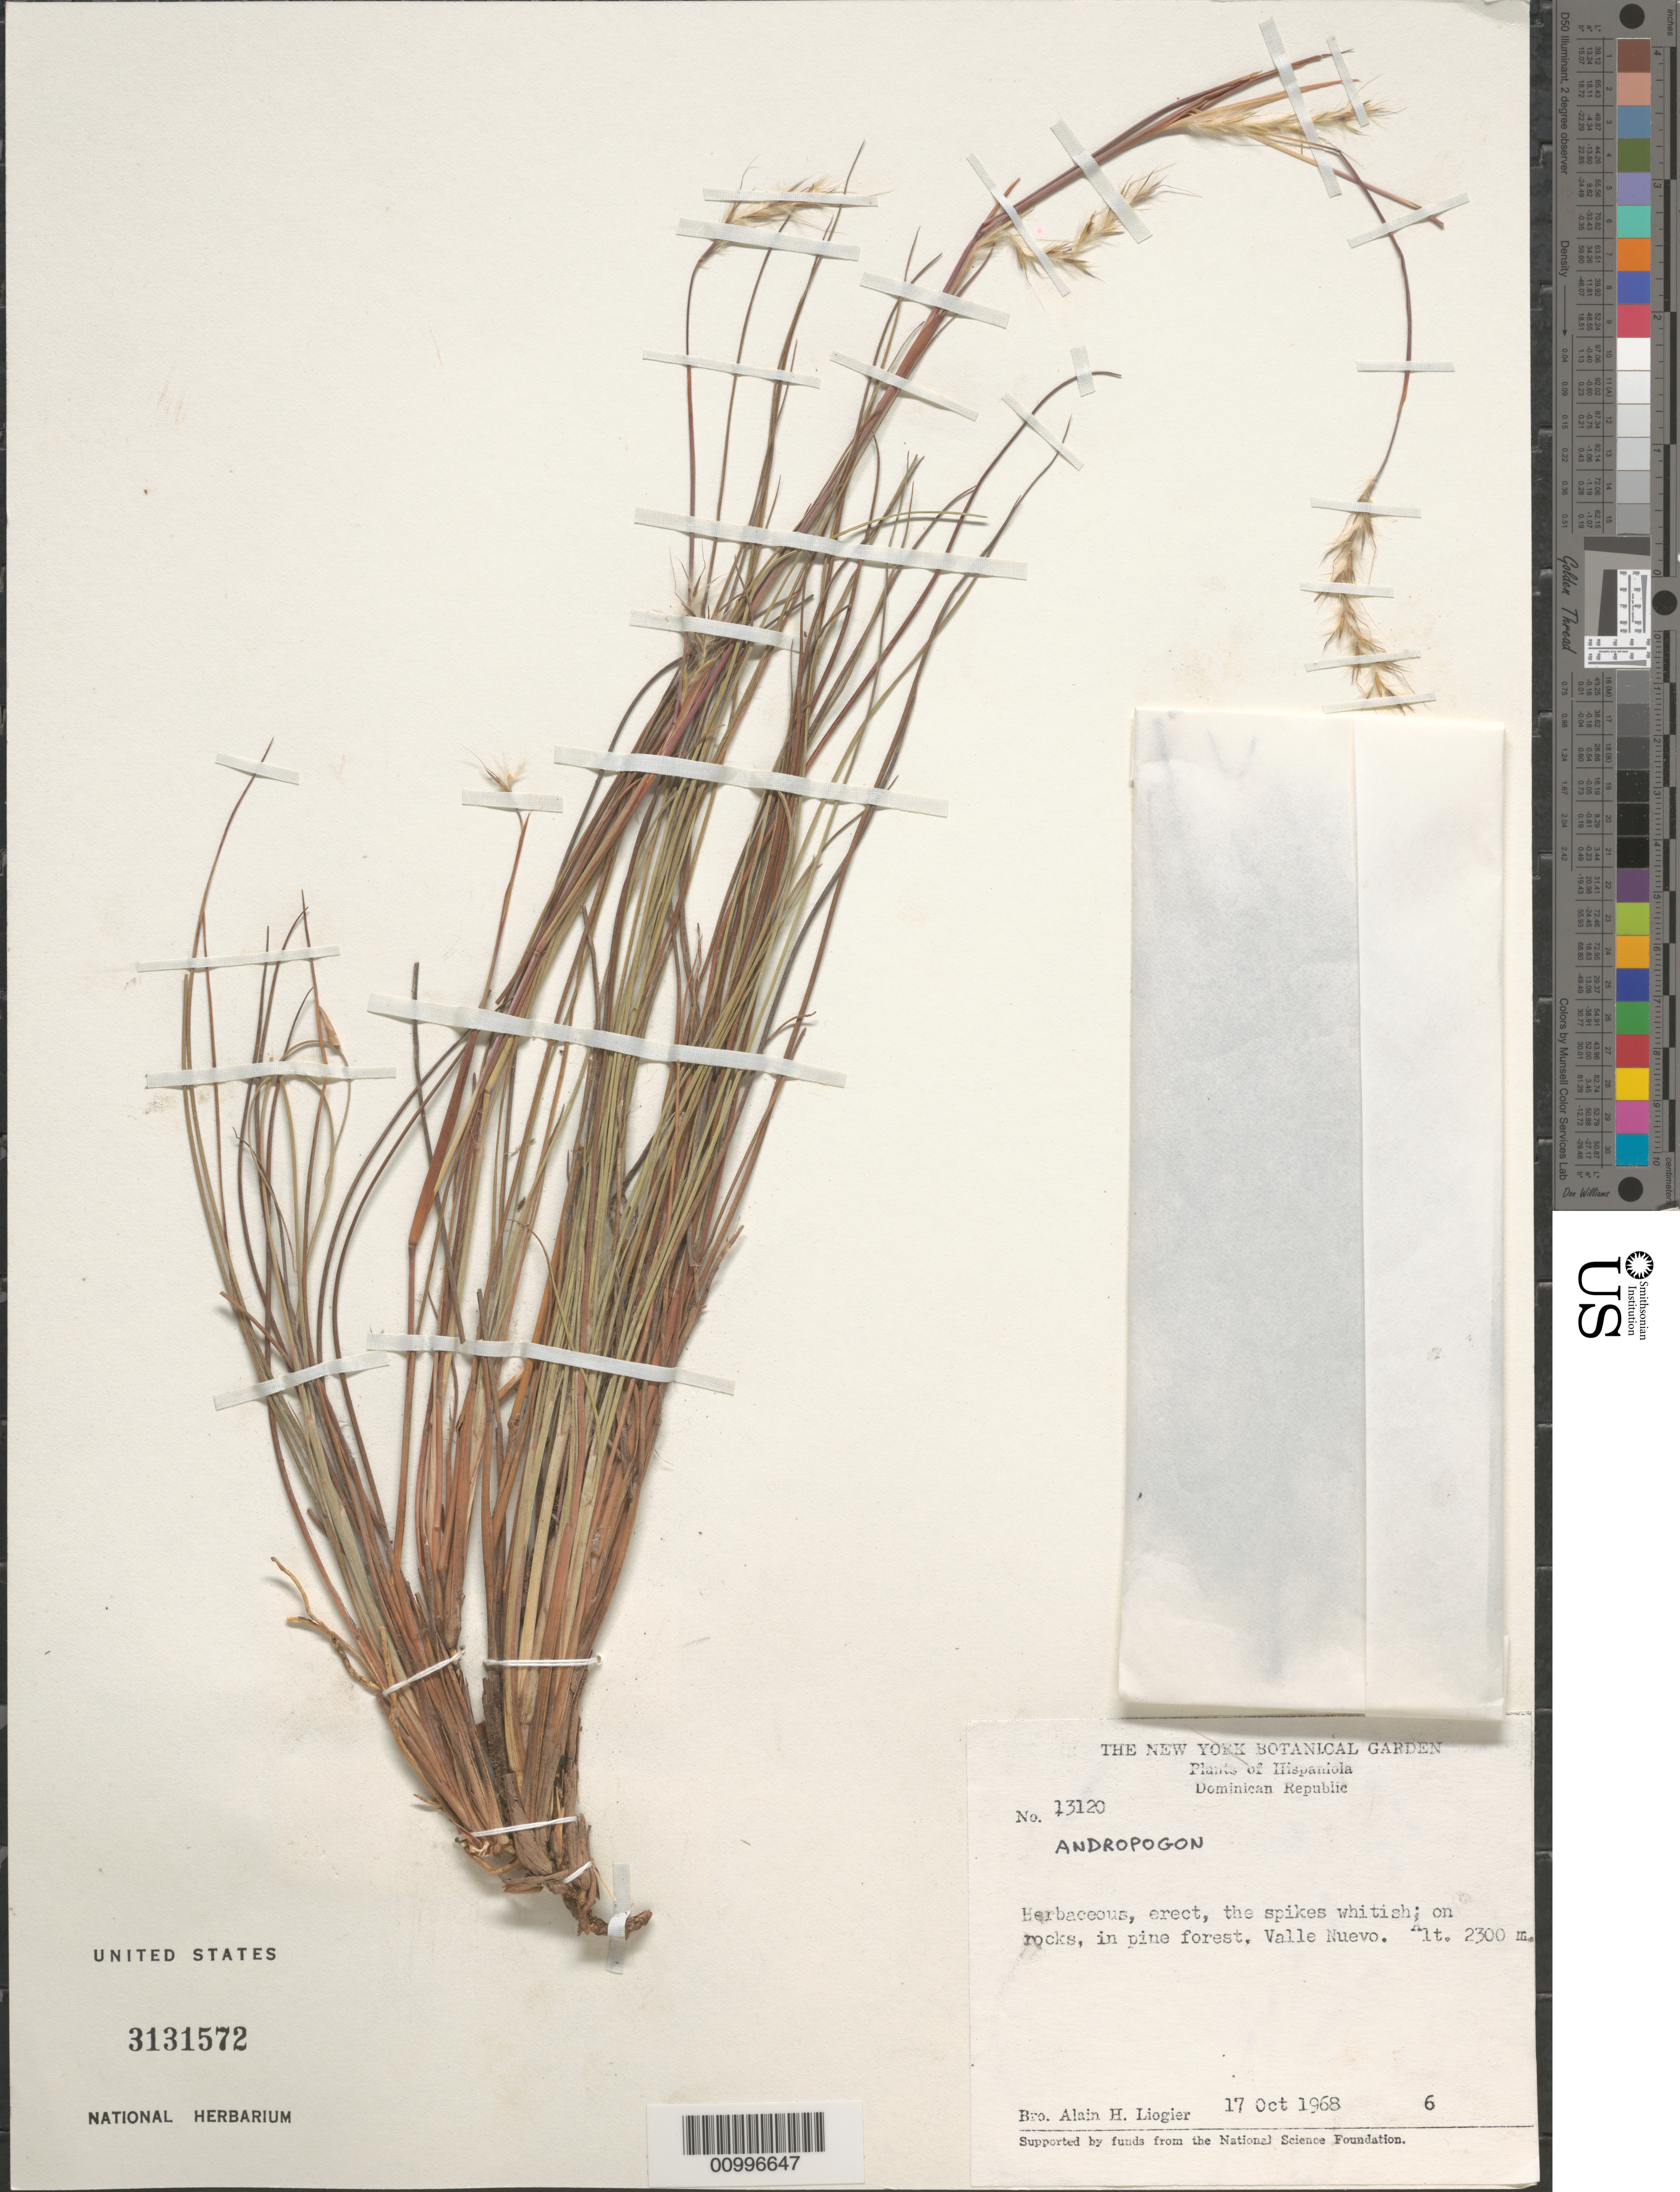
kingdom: Plantae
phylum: Tracheophyta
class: Liliopsida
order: Poales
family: Poaceae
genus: Andropogon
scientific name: Andropogon sp.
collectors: A. H. Liogier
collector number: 13120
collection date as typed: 17 Oct 1968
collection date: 1968-10-17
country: Dominican Republic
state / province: La Vega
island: Hispaniola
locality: Valle Nuevo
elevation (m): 2300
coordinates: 0 N, 0 E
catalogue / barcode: US 3131572